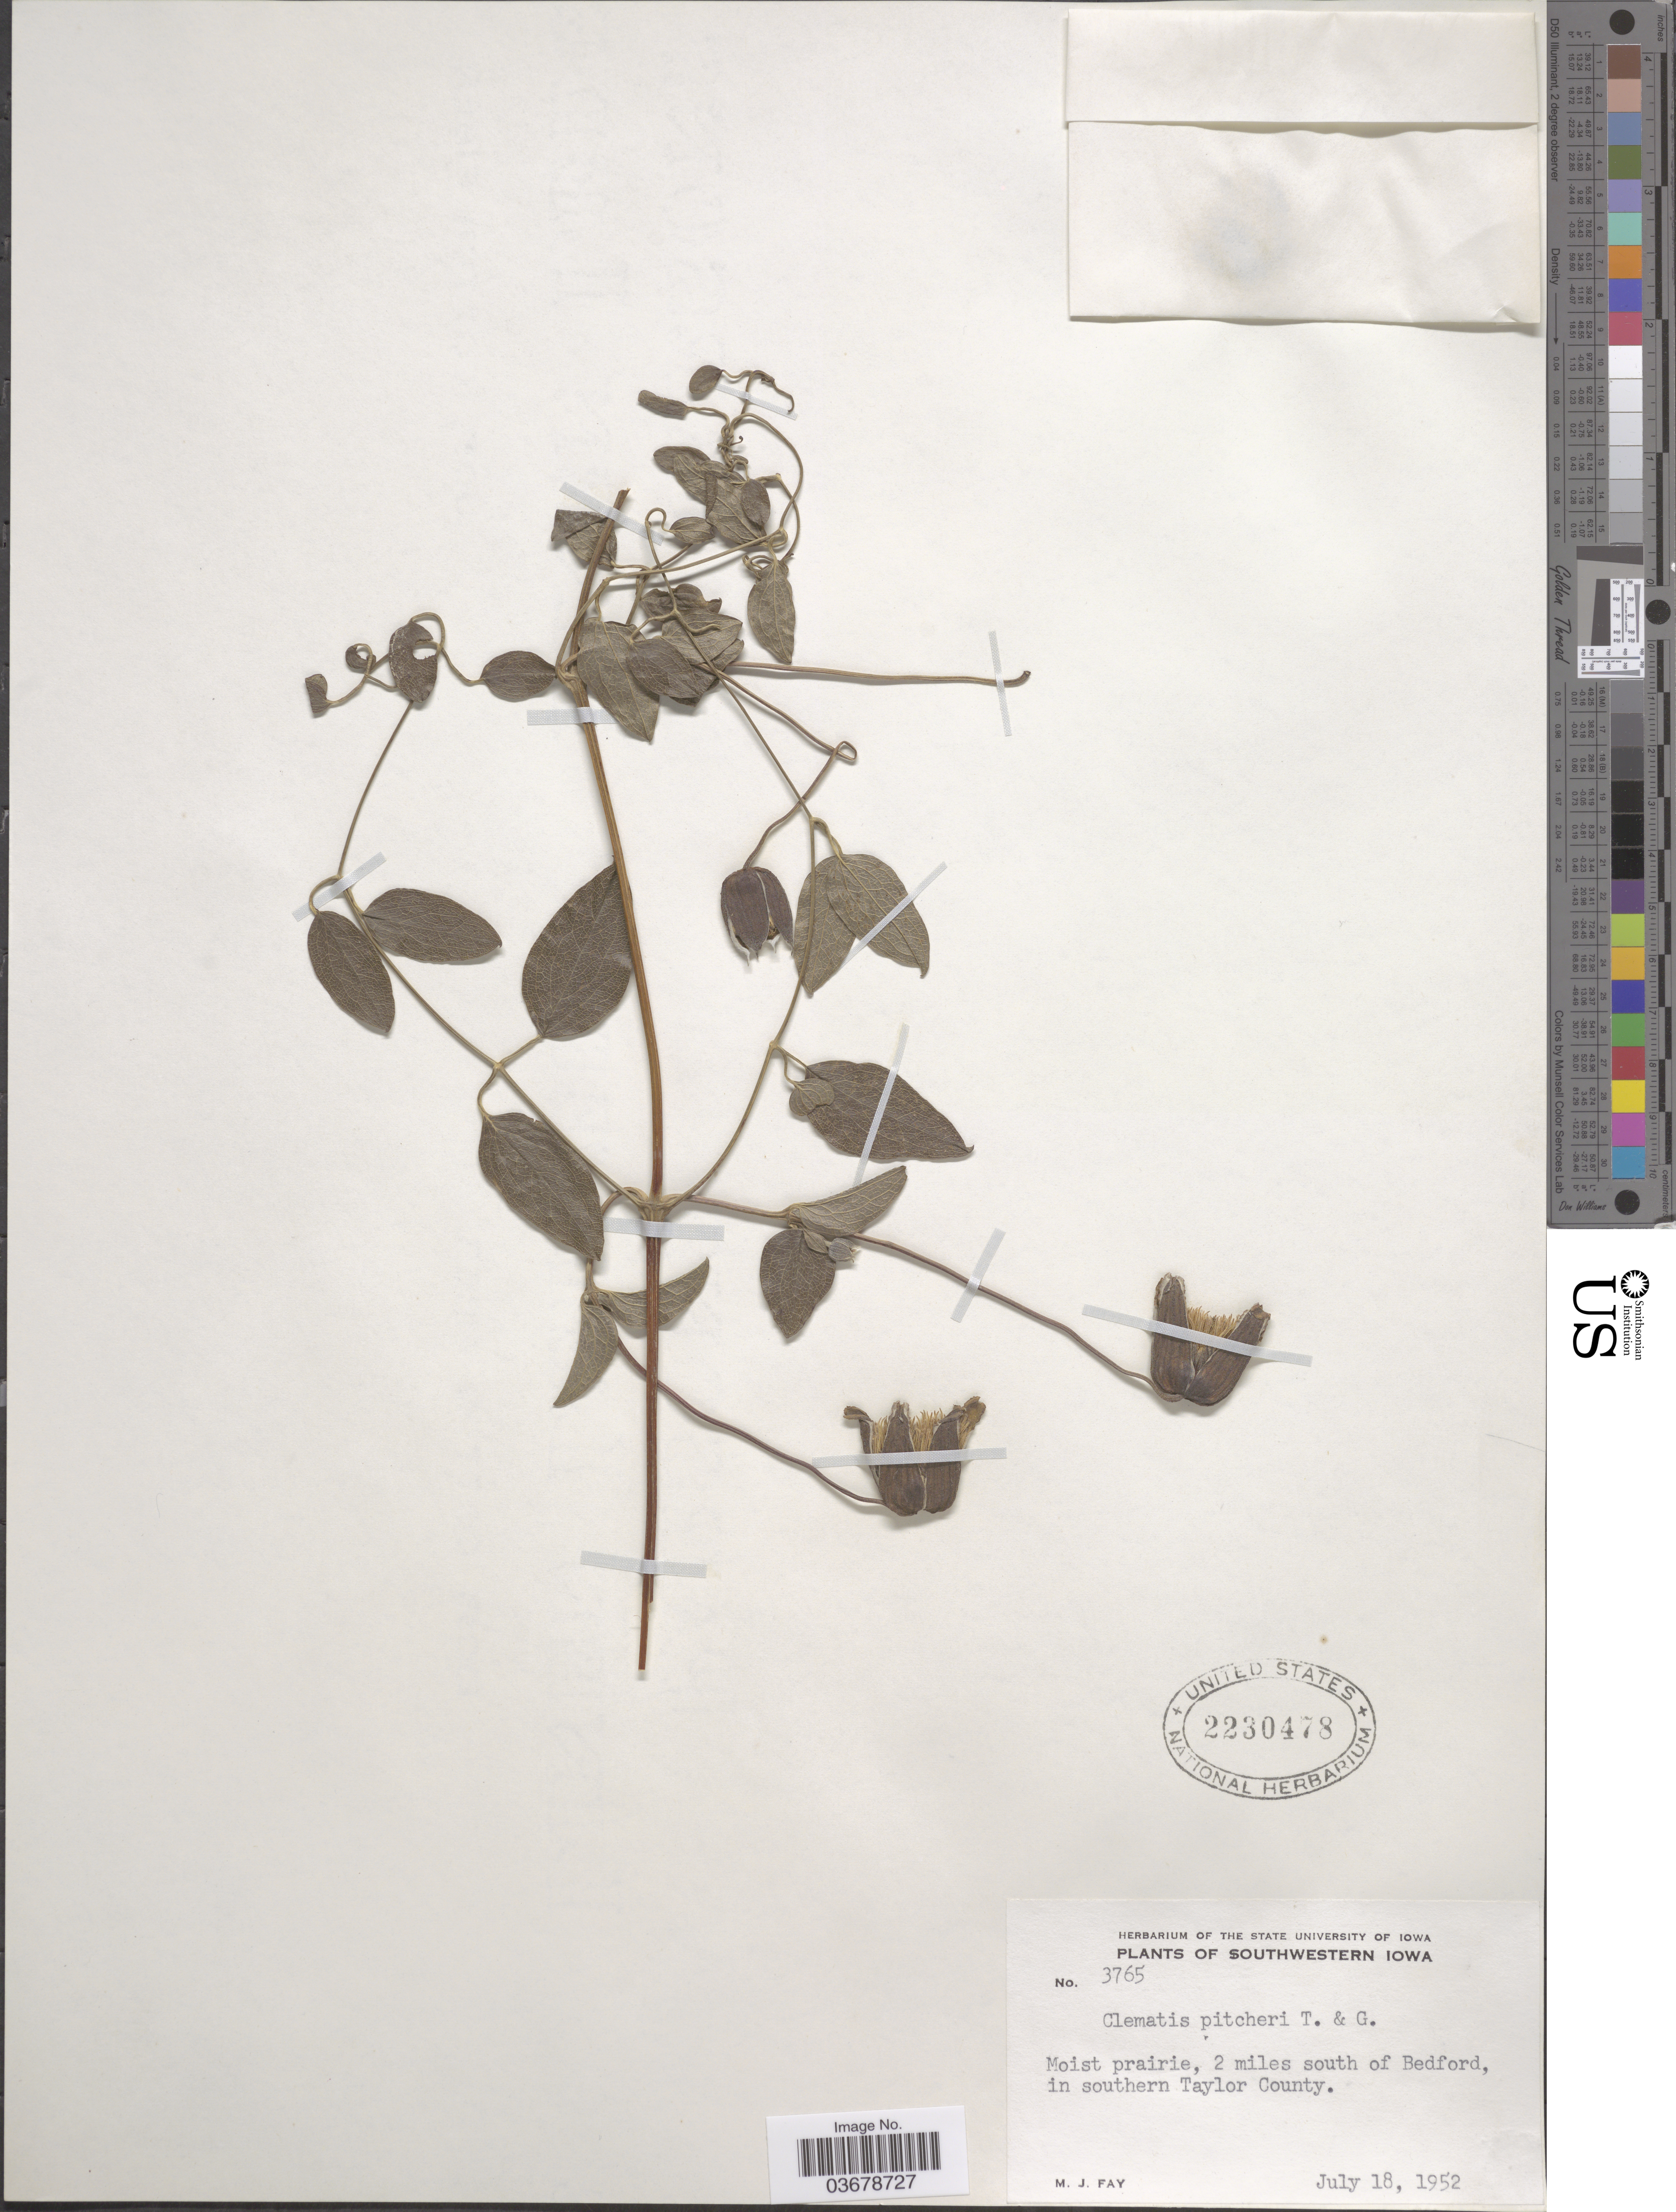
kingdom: Plantae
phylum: Tracheophyta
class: Magnoliopsida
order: Ranunculales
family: Ranunculaceae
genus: Clematis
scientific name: Clematis viorna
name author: L.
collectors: M. Fay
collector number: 3765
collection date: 1952-07-18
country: United States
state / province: Iowa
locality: Southwestern Iowa. 2 miles south of Bedford, in southern Taylor County.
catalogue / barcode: US 2230478